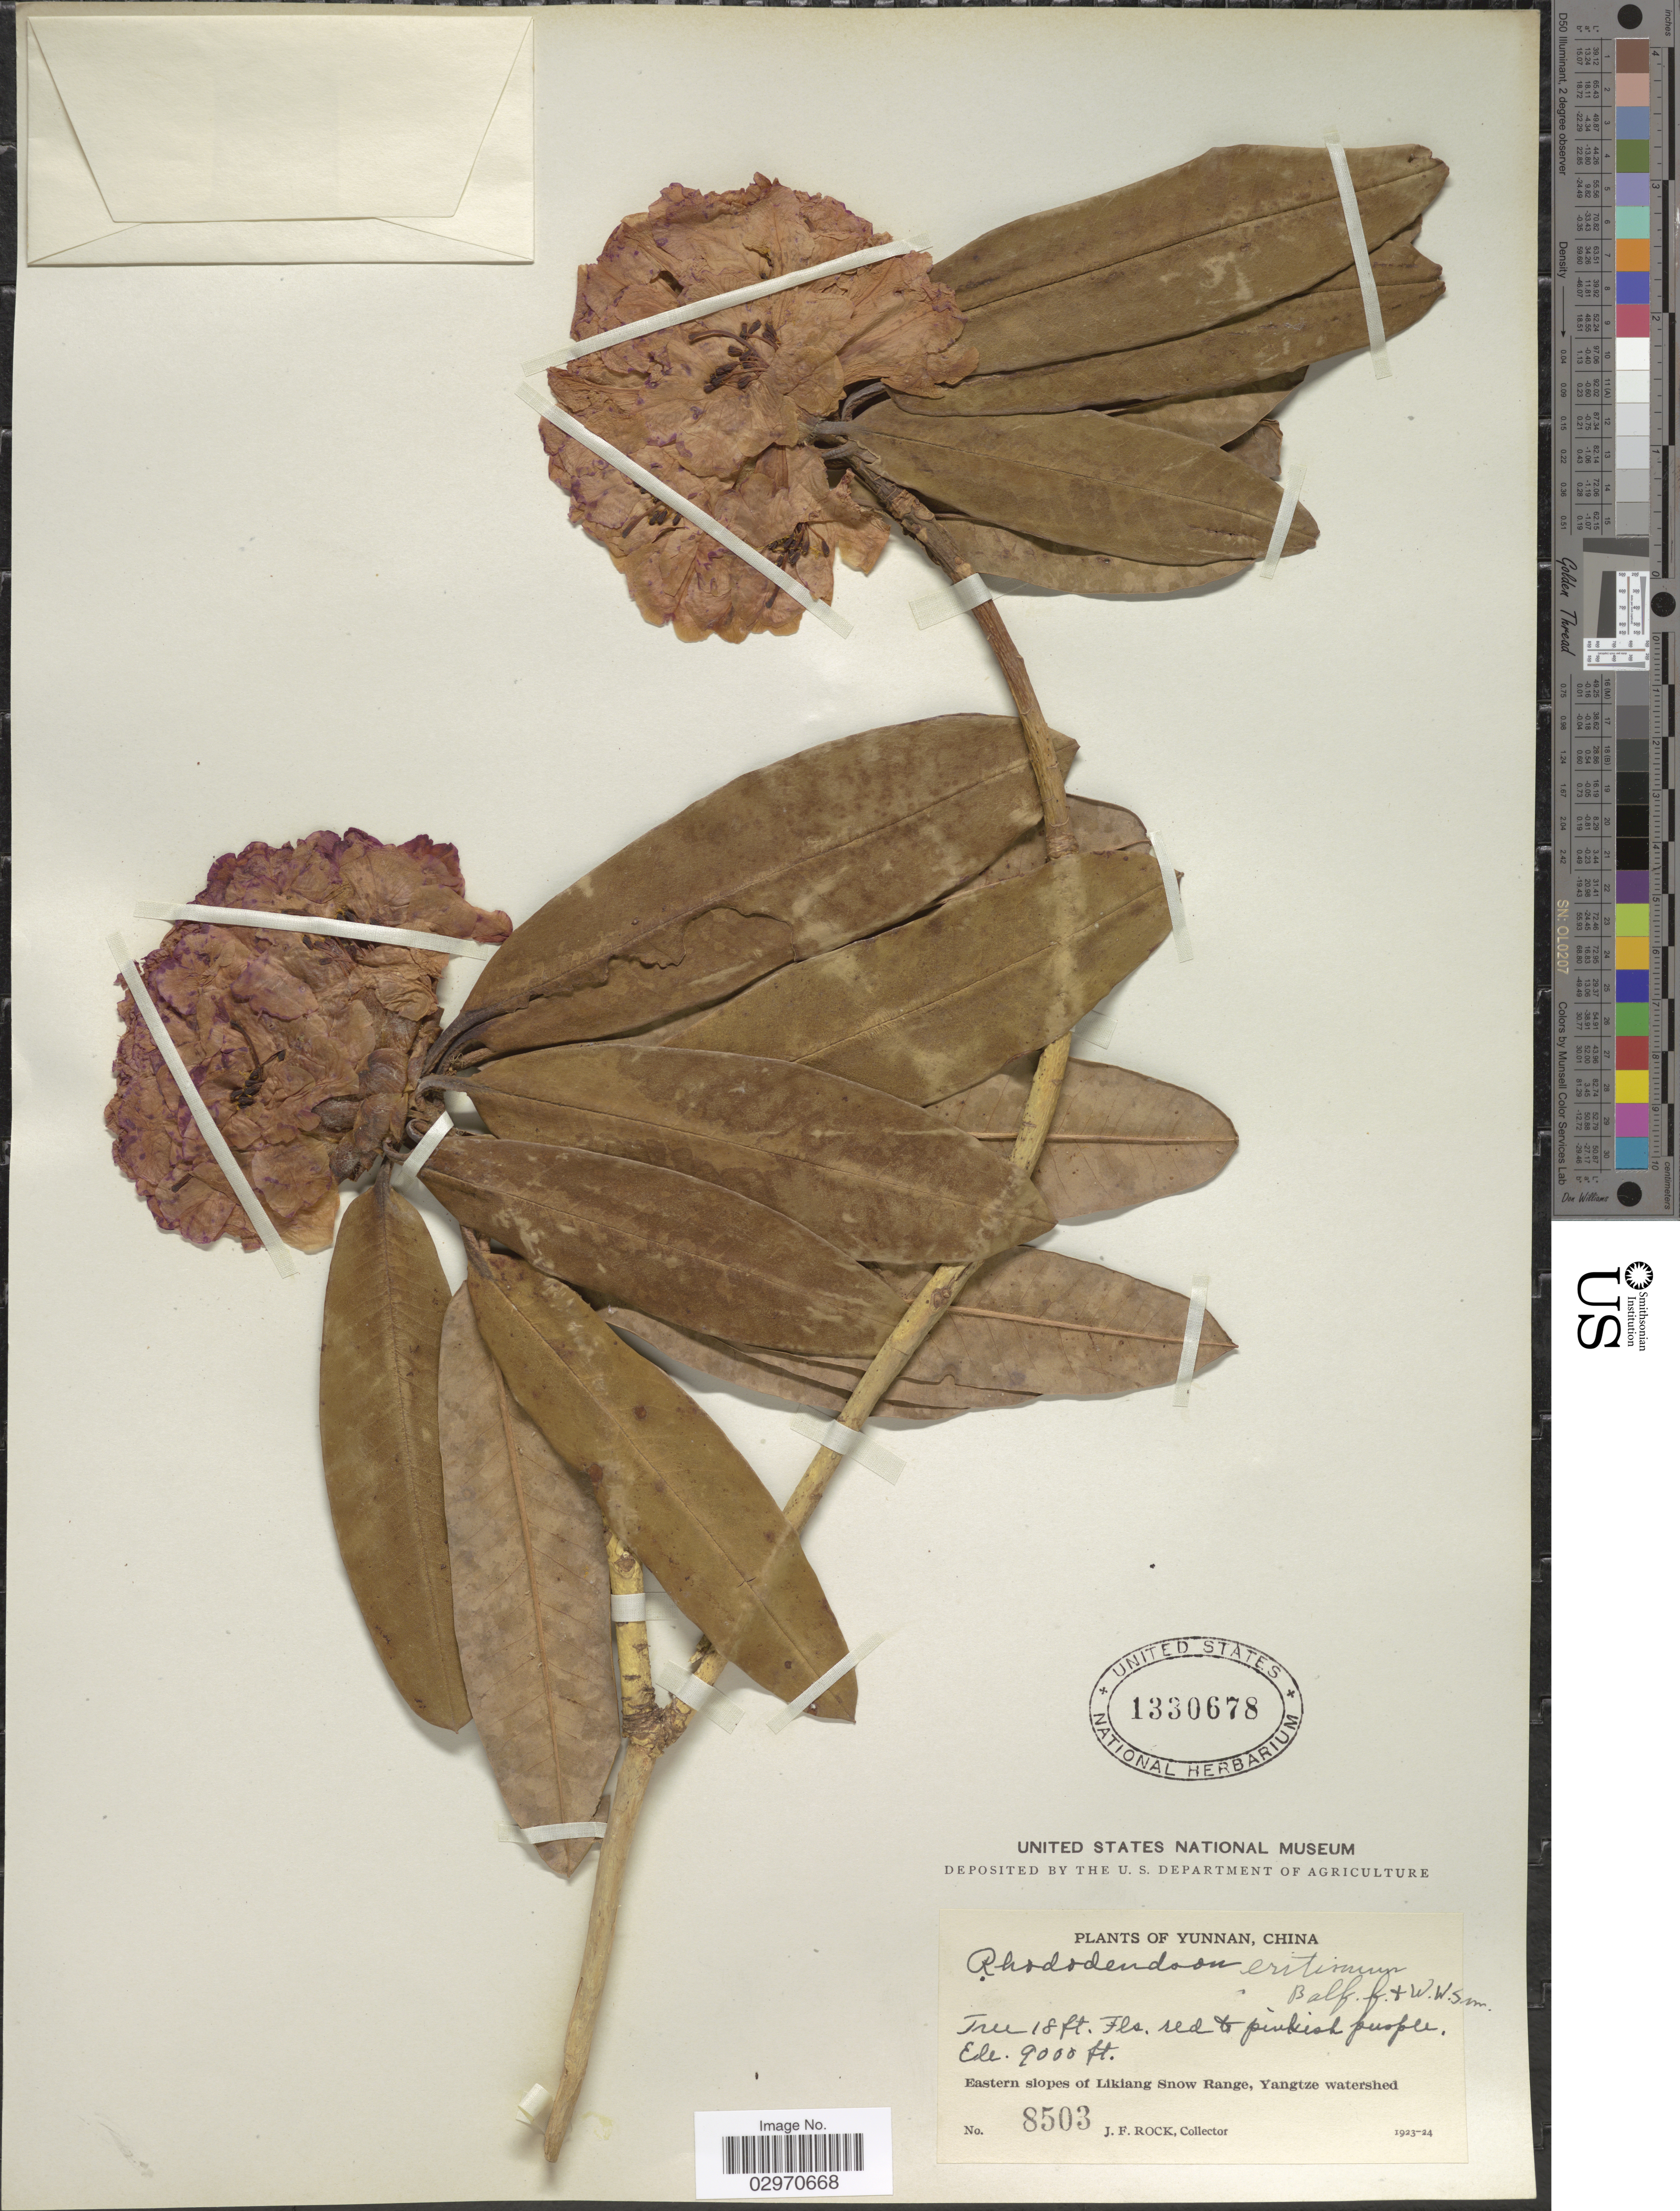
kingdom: Plantae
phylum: Tracheophyta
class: Magnoliopsida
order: Ericales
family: Ericaceae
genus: Rhododendron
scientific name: Rhododendron eritimum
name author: Balf. f. & W.W. Sm.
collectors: J. Rock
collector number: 8503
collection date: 1923/1924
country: China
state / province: Yunnan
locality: Eastern slopes of Likiang Snow Range, Yangtze watershed.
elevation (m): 2743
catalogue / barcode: US 1330678